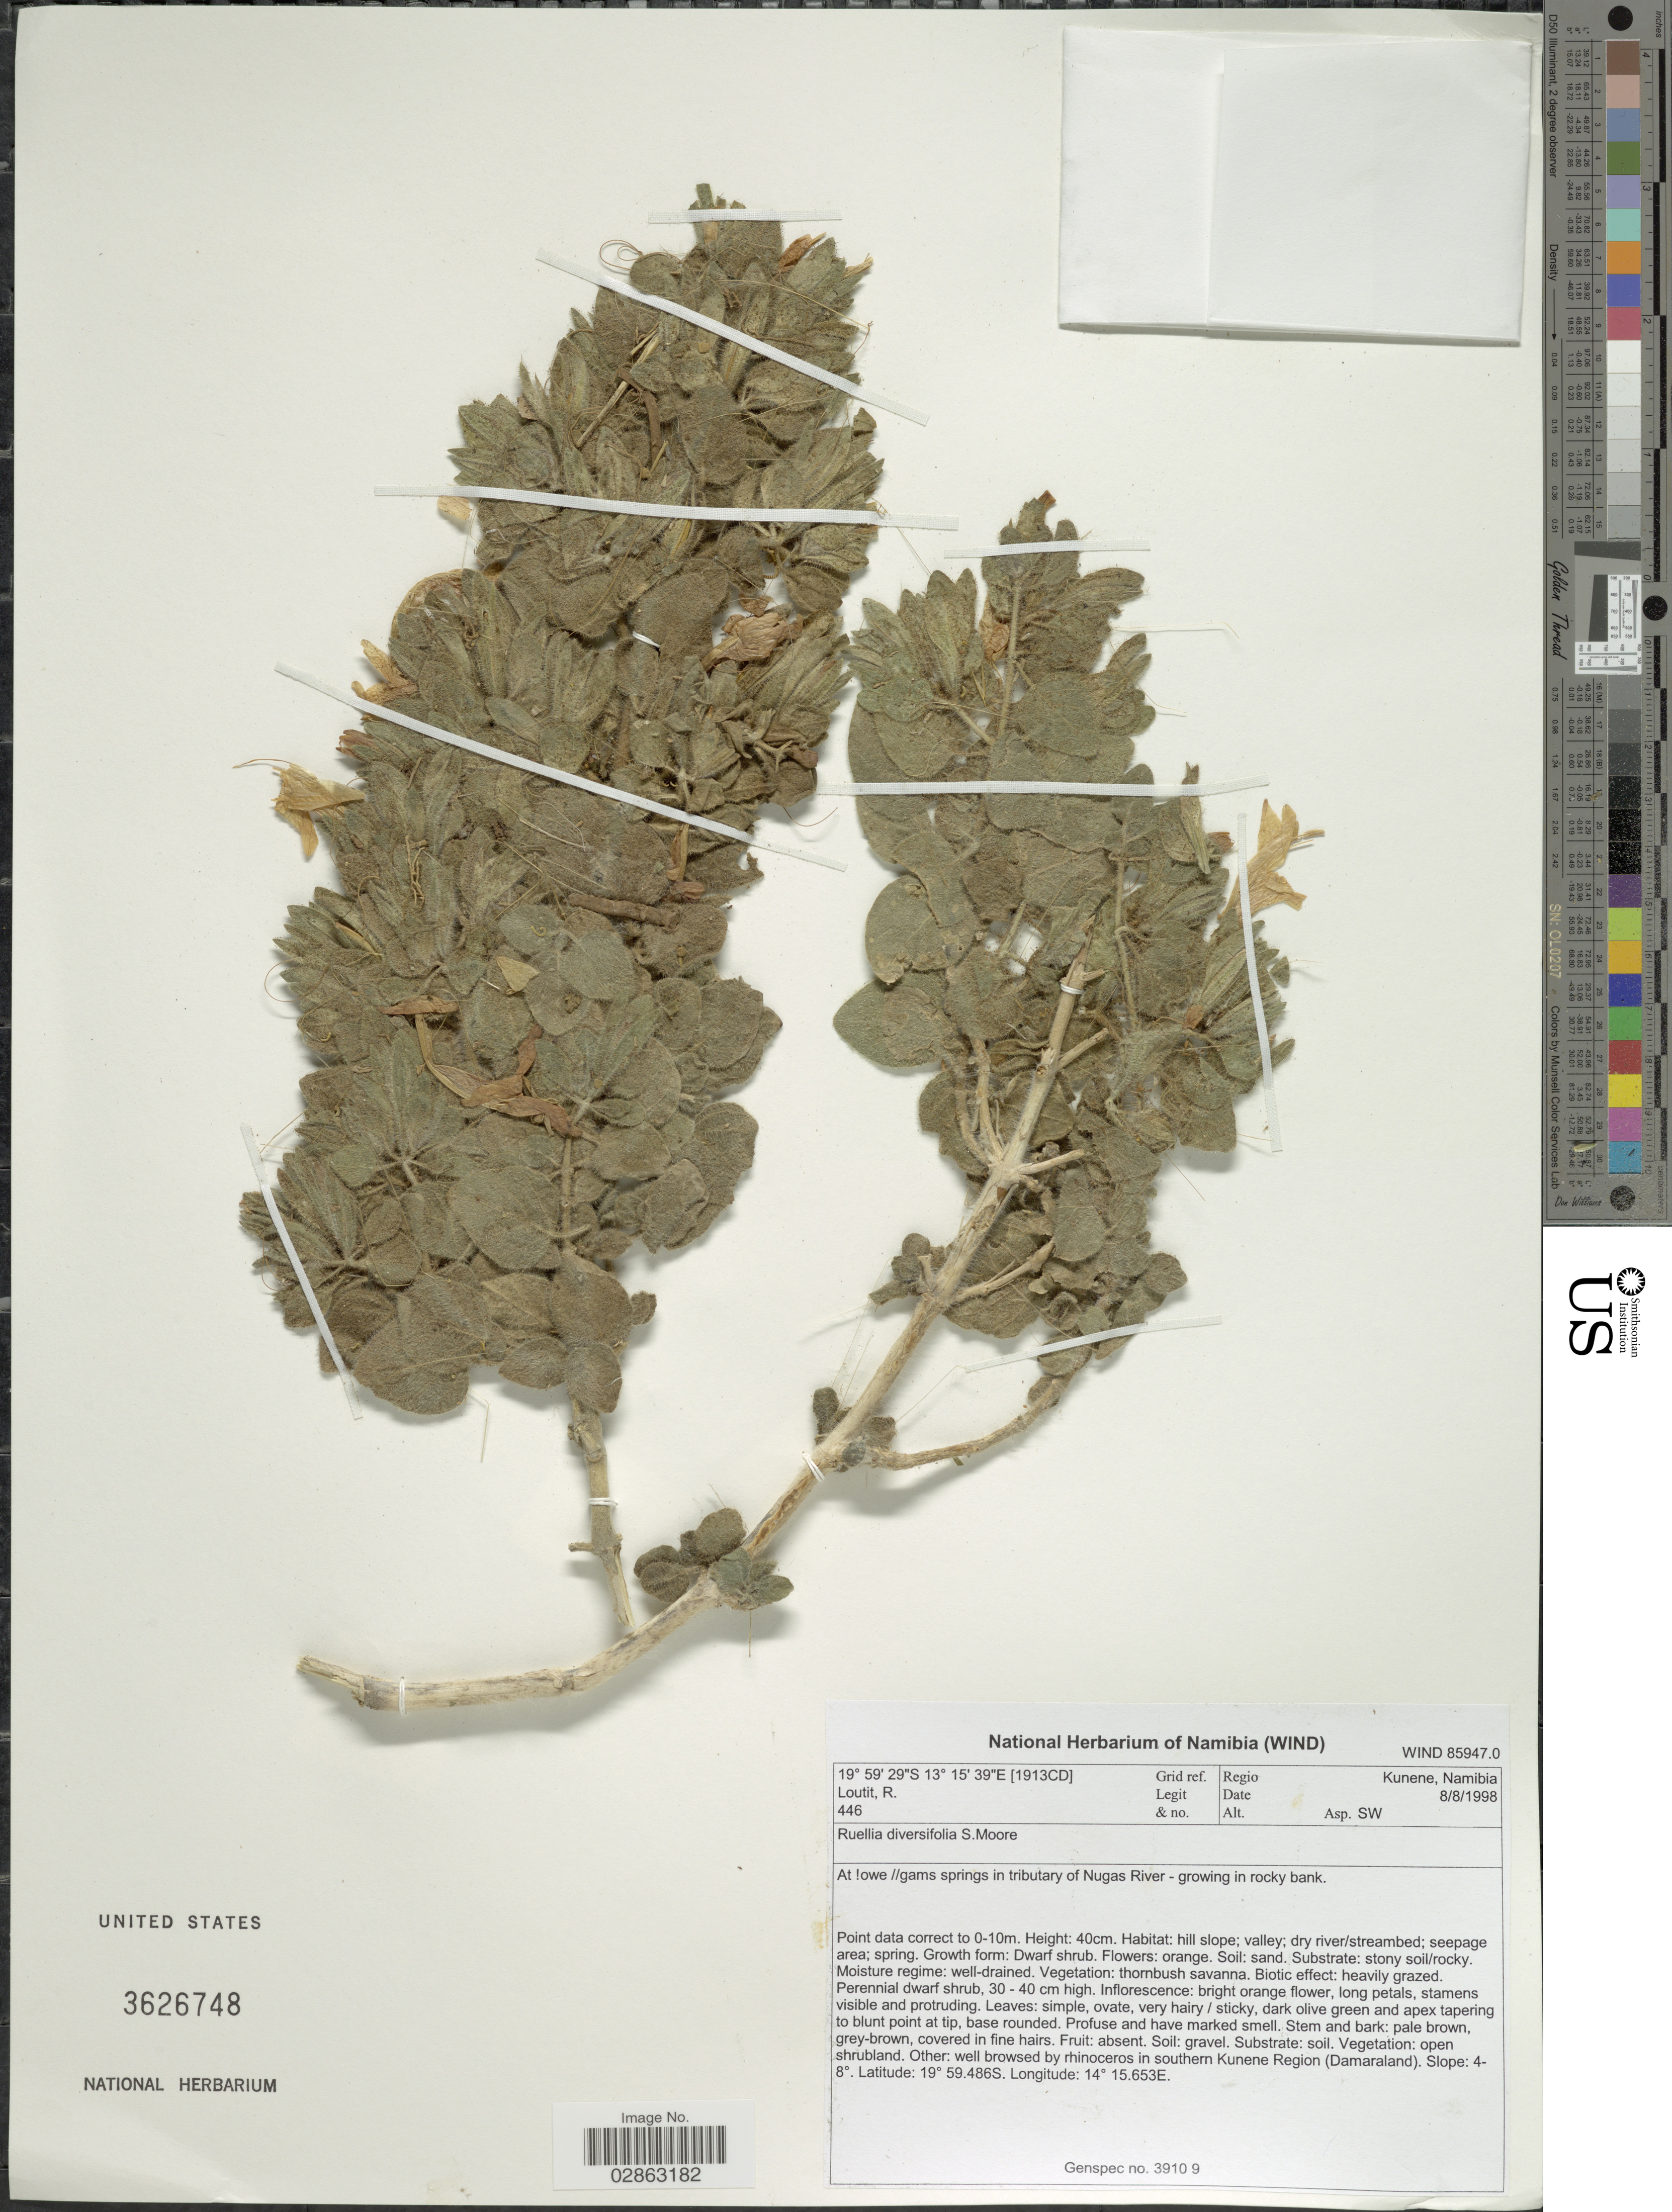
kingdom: Plantae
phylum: Tracheophyta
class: Magnoliopsida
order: Lamiales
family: Acanthaceae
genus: Ruellia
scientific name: Ruellia diversifolia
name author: S. Moore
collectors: R. Loutit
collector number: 446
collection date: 1998-08-08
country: Namibia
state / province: Kunene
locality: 1913CD Grid ref. At [illegible text]owe//gams springs in tributary of Nugas River.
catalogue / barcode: US 3626748